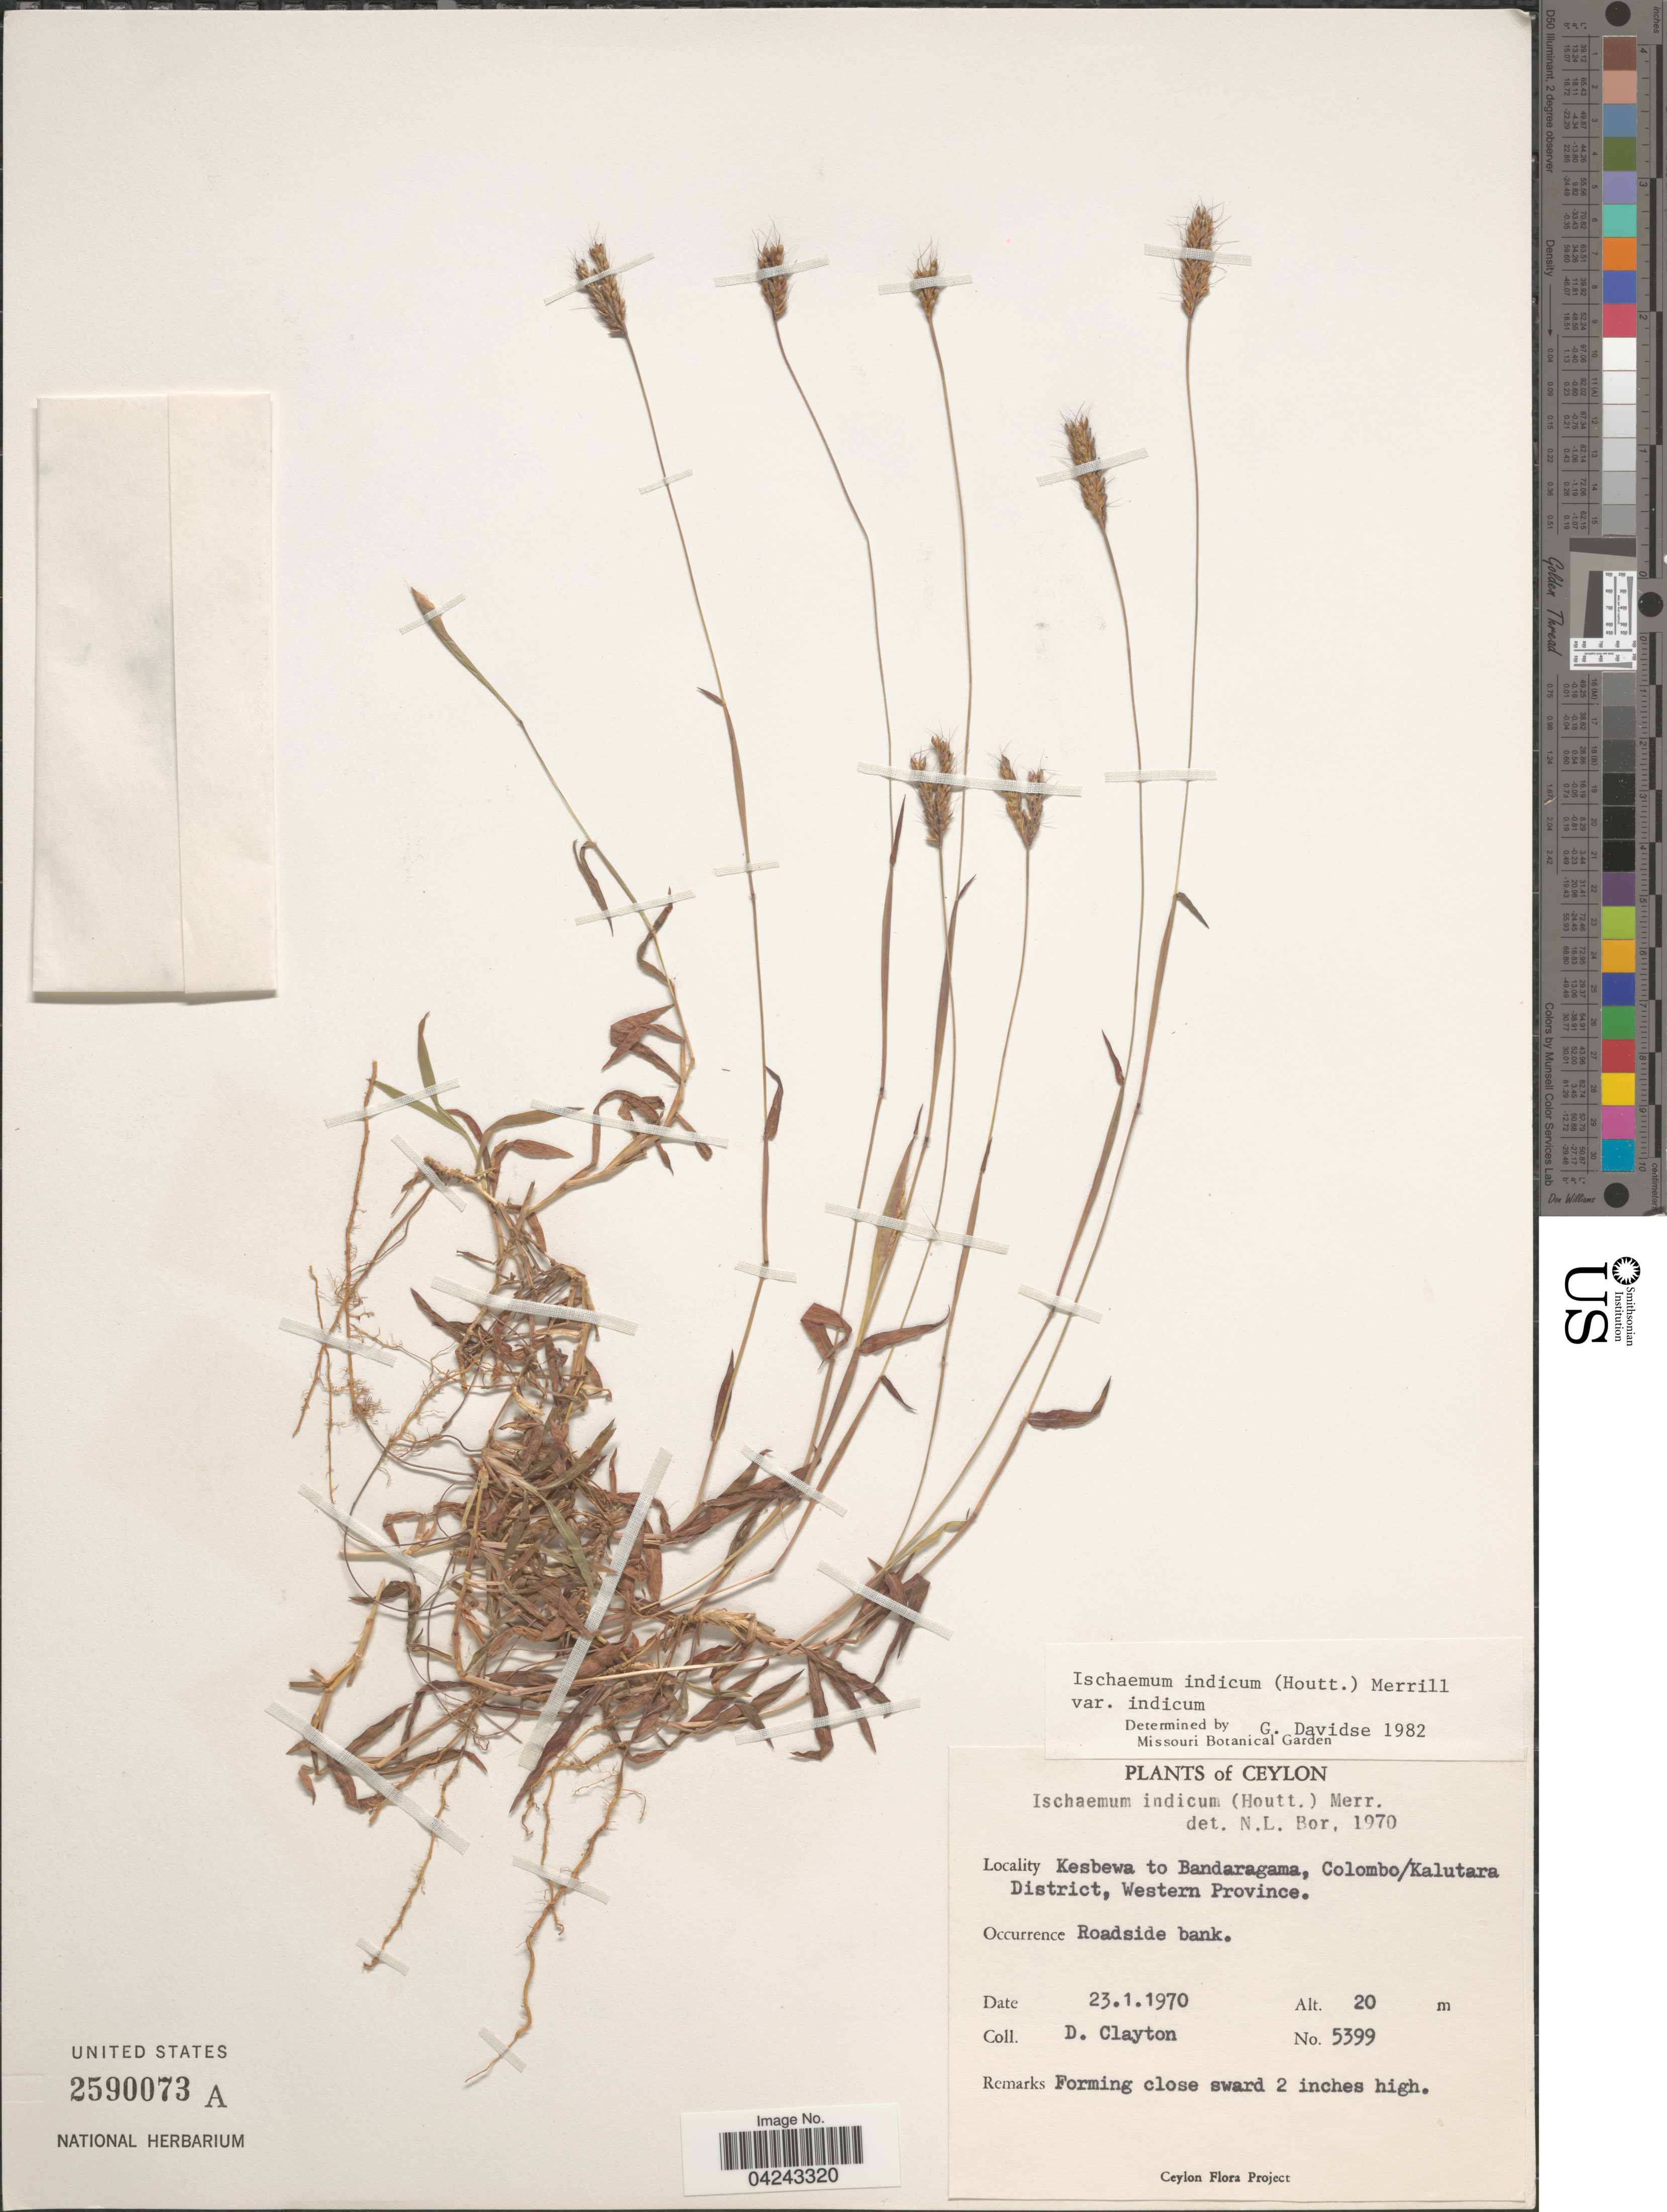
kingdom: Plantae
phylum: Tracheophyta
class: Liliopsida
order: Poales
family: Poaceae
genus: Ischaemum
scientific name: Ischaemum ciliare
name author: Retz.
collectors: D. Clayton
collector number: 5399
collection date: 1970-01-23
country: Sri Lanka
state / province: Western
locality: Ceylon. Kesbewa to Bandaragama, Colombo/Kalutara District.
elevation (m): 20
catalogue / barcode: US 2590073A